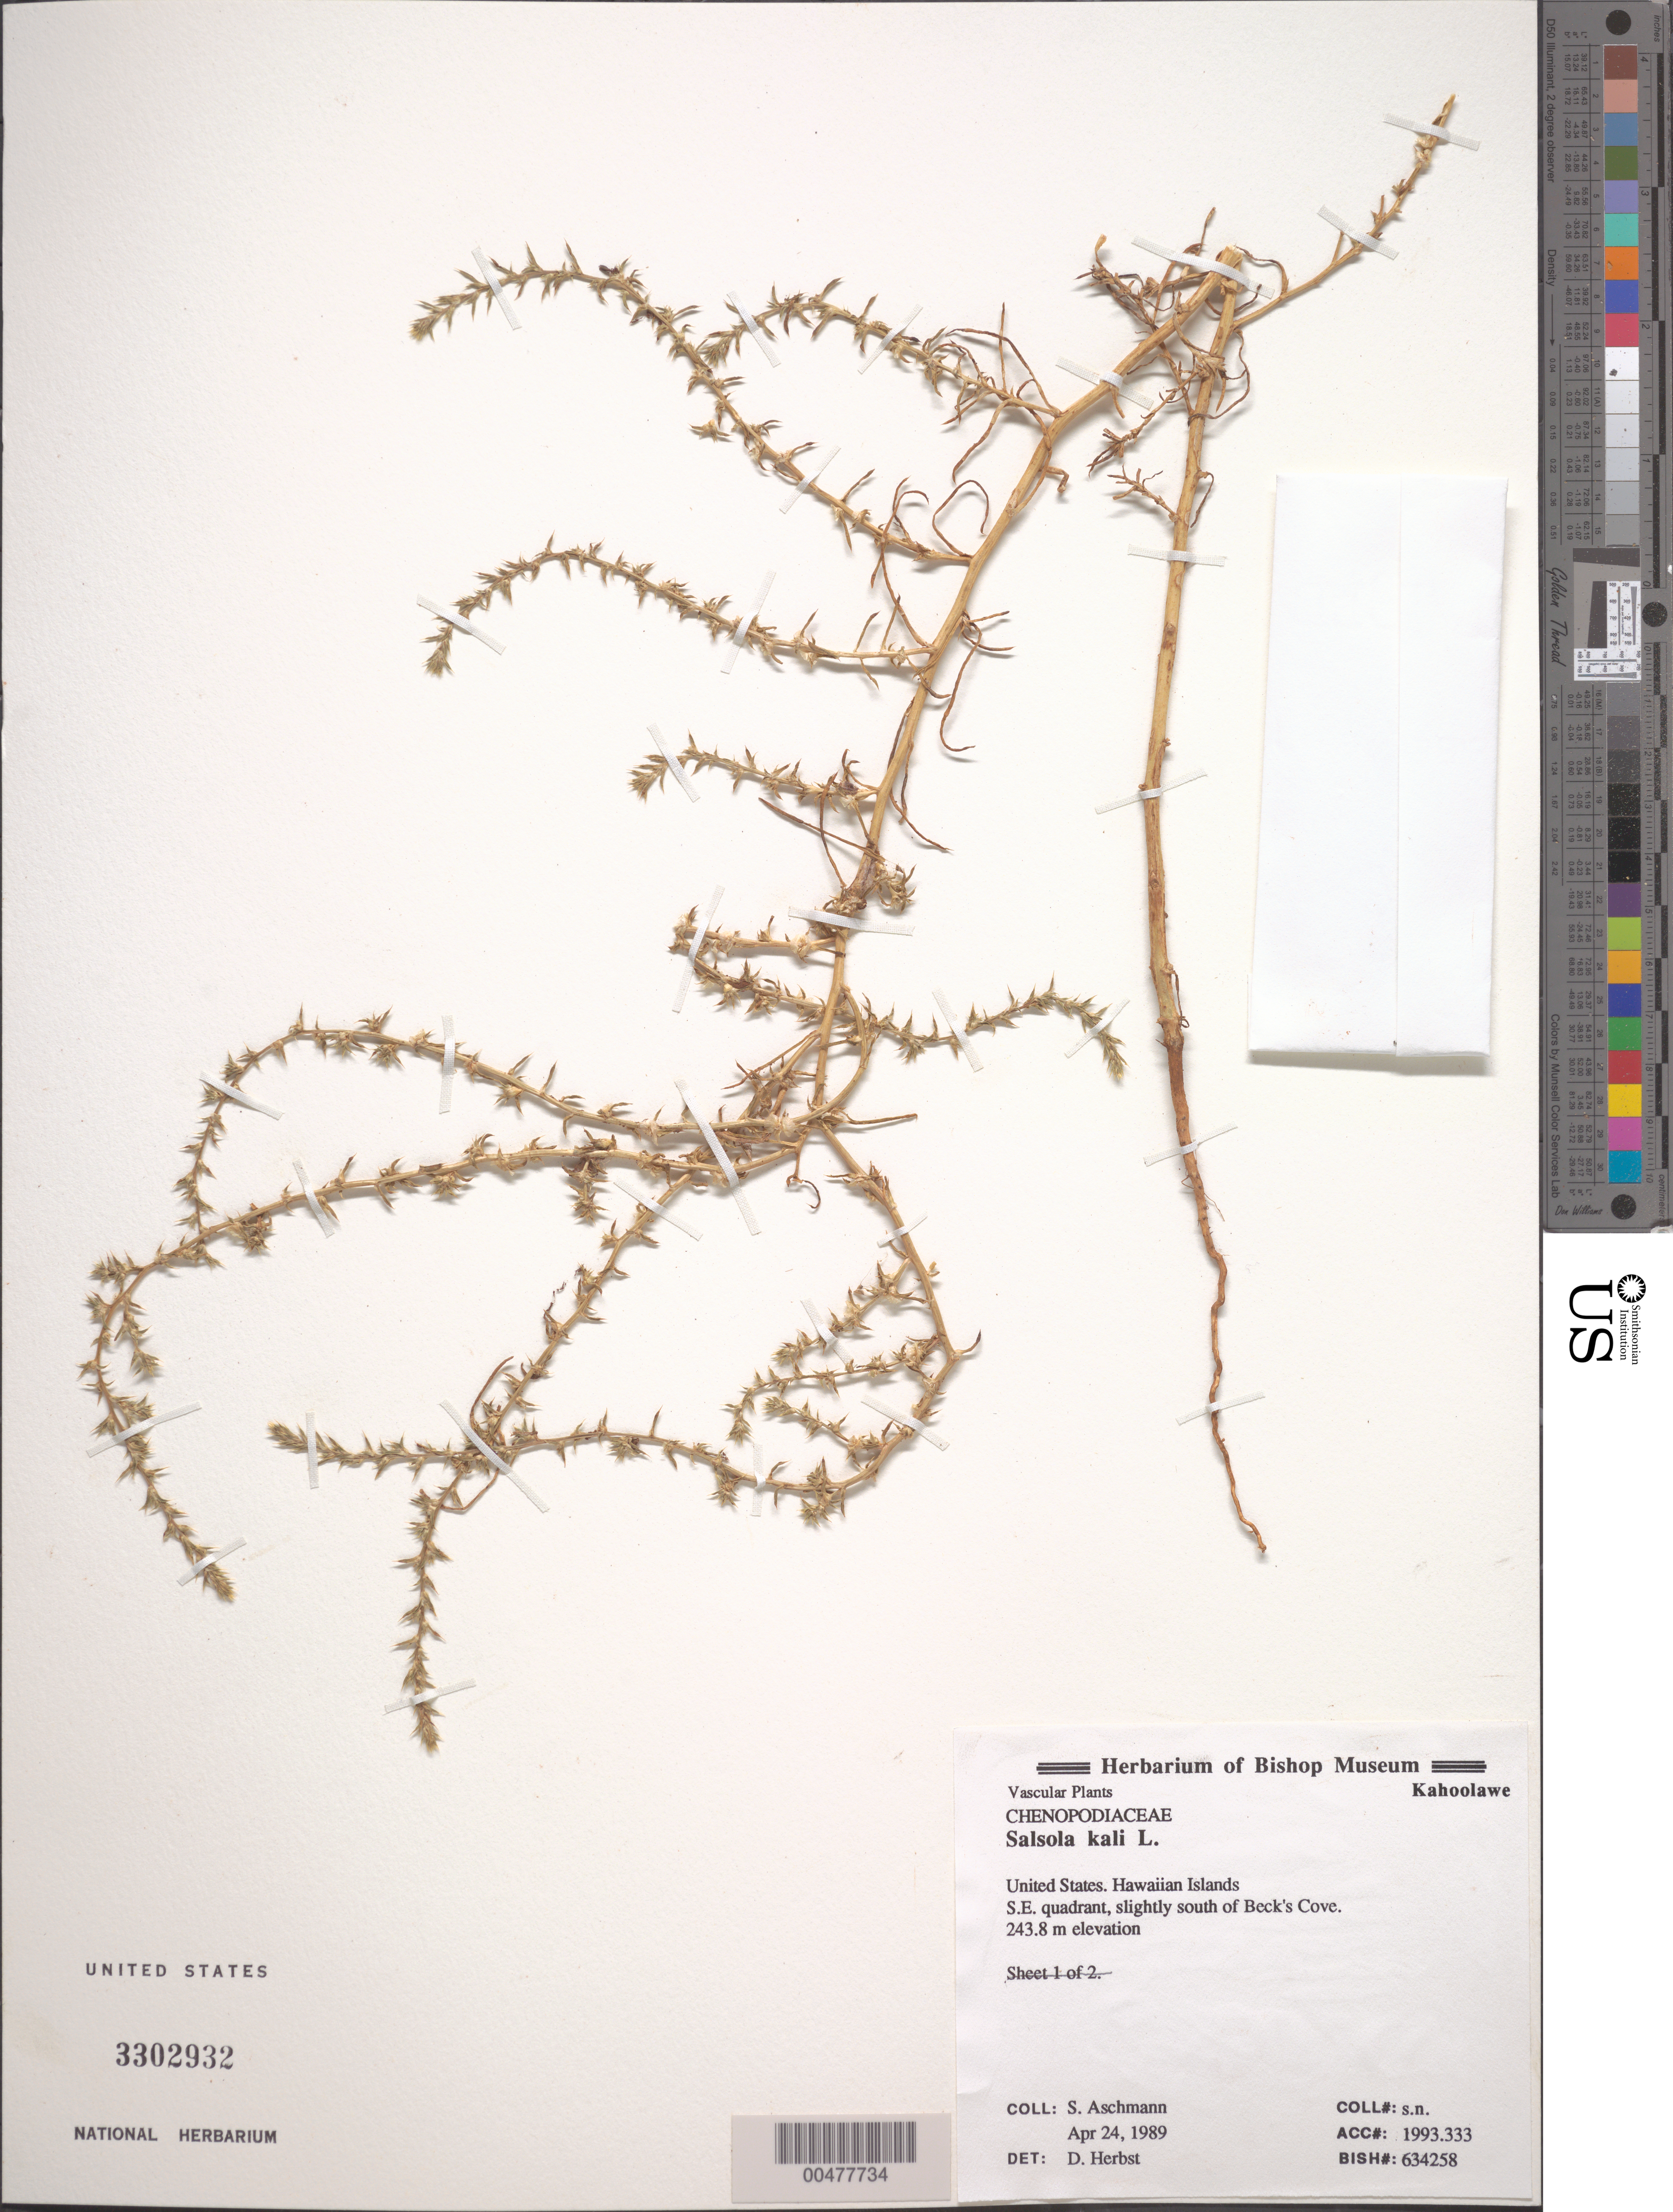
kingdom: Plantae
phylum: Tracheophyta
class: Magnoliopsida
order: Caryophyllales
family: Amaranthaceae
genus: Salsola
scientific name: Salsola tragus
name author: L.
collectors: S. Aschmann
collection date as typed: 24 Apr 1989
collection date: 1989-04-24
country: United States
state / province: Hawaii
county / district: Maui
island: Kaho'olawe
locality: SE quadrant, slightly S of Beck's Cove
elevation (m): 244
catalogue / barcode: US 3302932